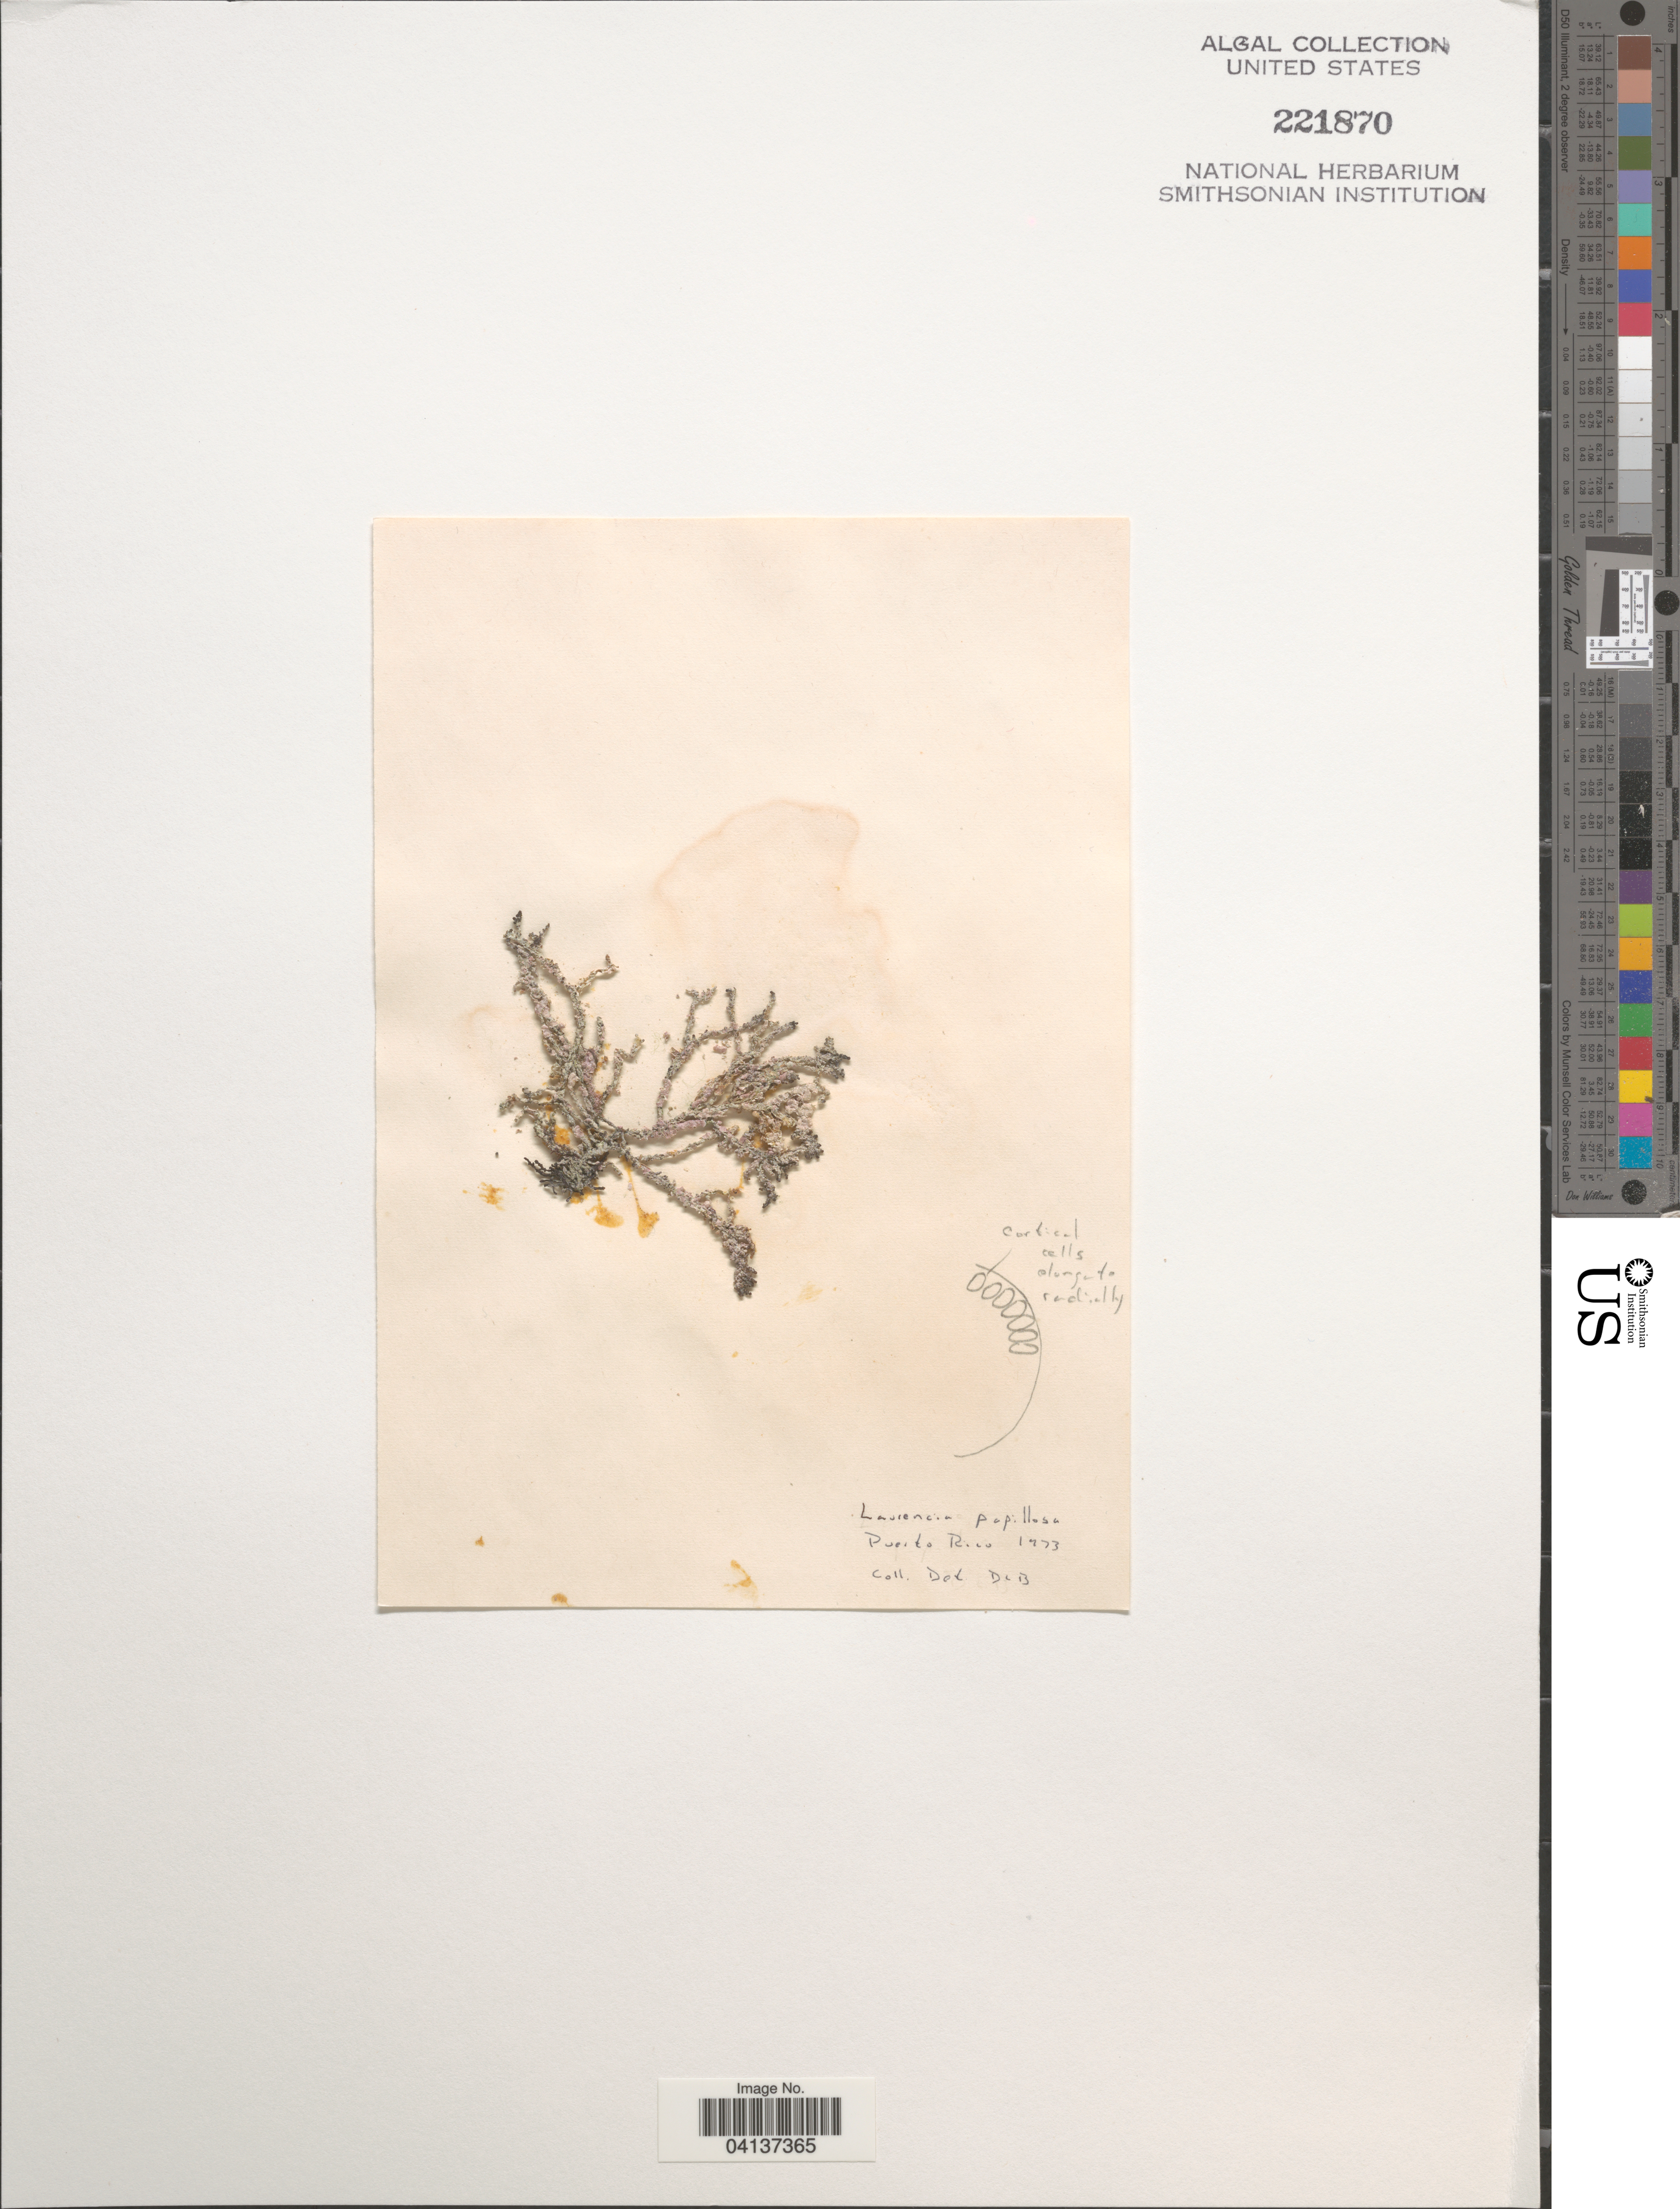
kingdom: Plantae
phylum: Rhodophyta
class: Florideophyceae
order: Ceramiales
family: Rhodomelaceae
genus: Palisada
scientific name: Palisada perforata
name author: (Bory) K.W. Nam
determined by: Algae name updating Project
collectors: D. L. B.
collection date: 1973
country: Puerto Rico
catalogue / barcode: US 221870